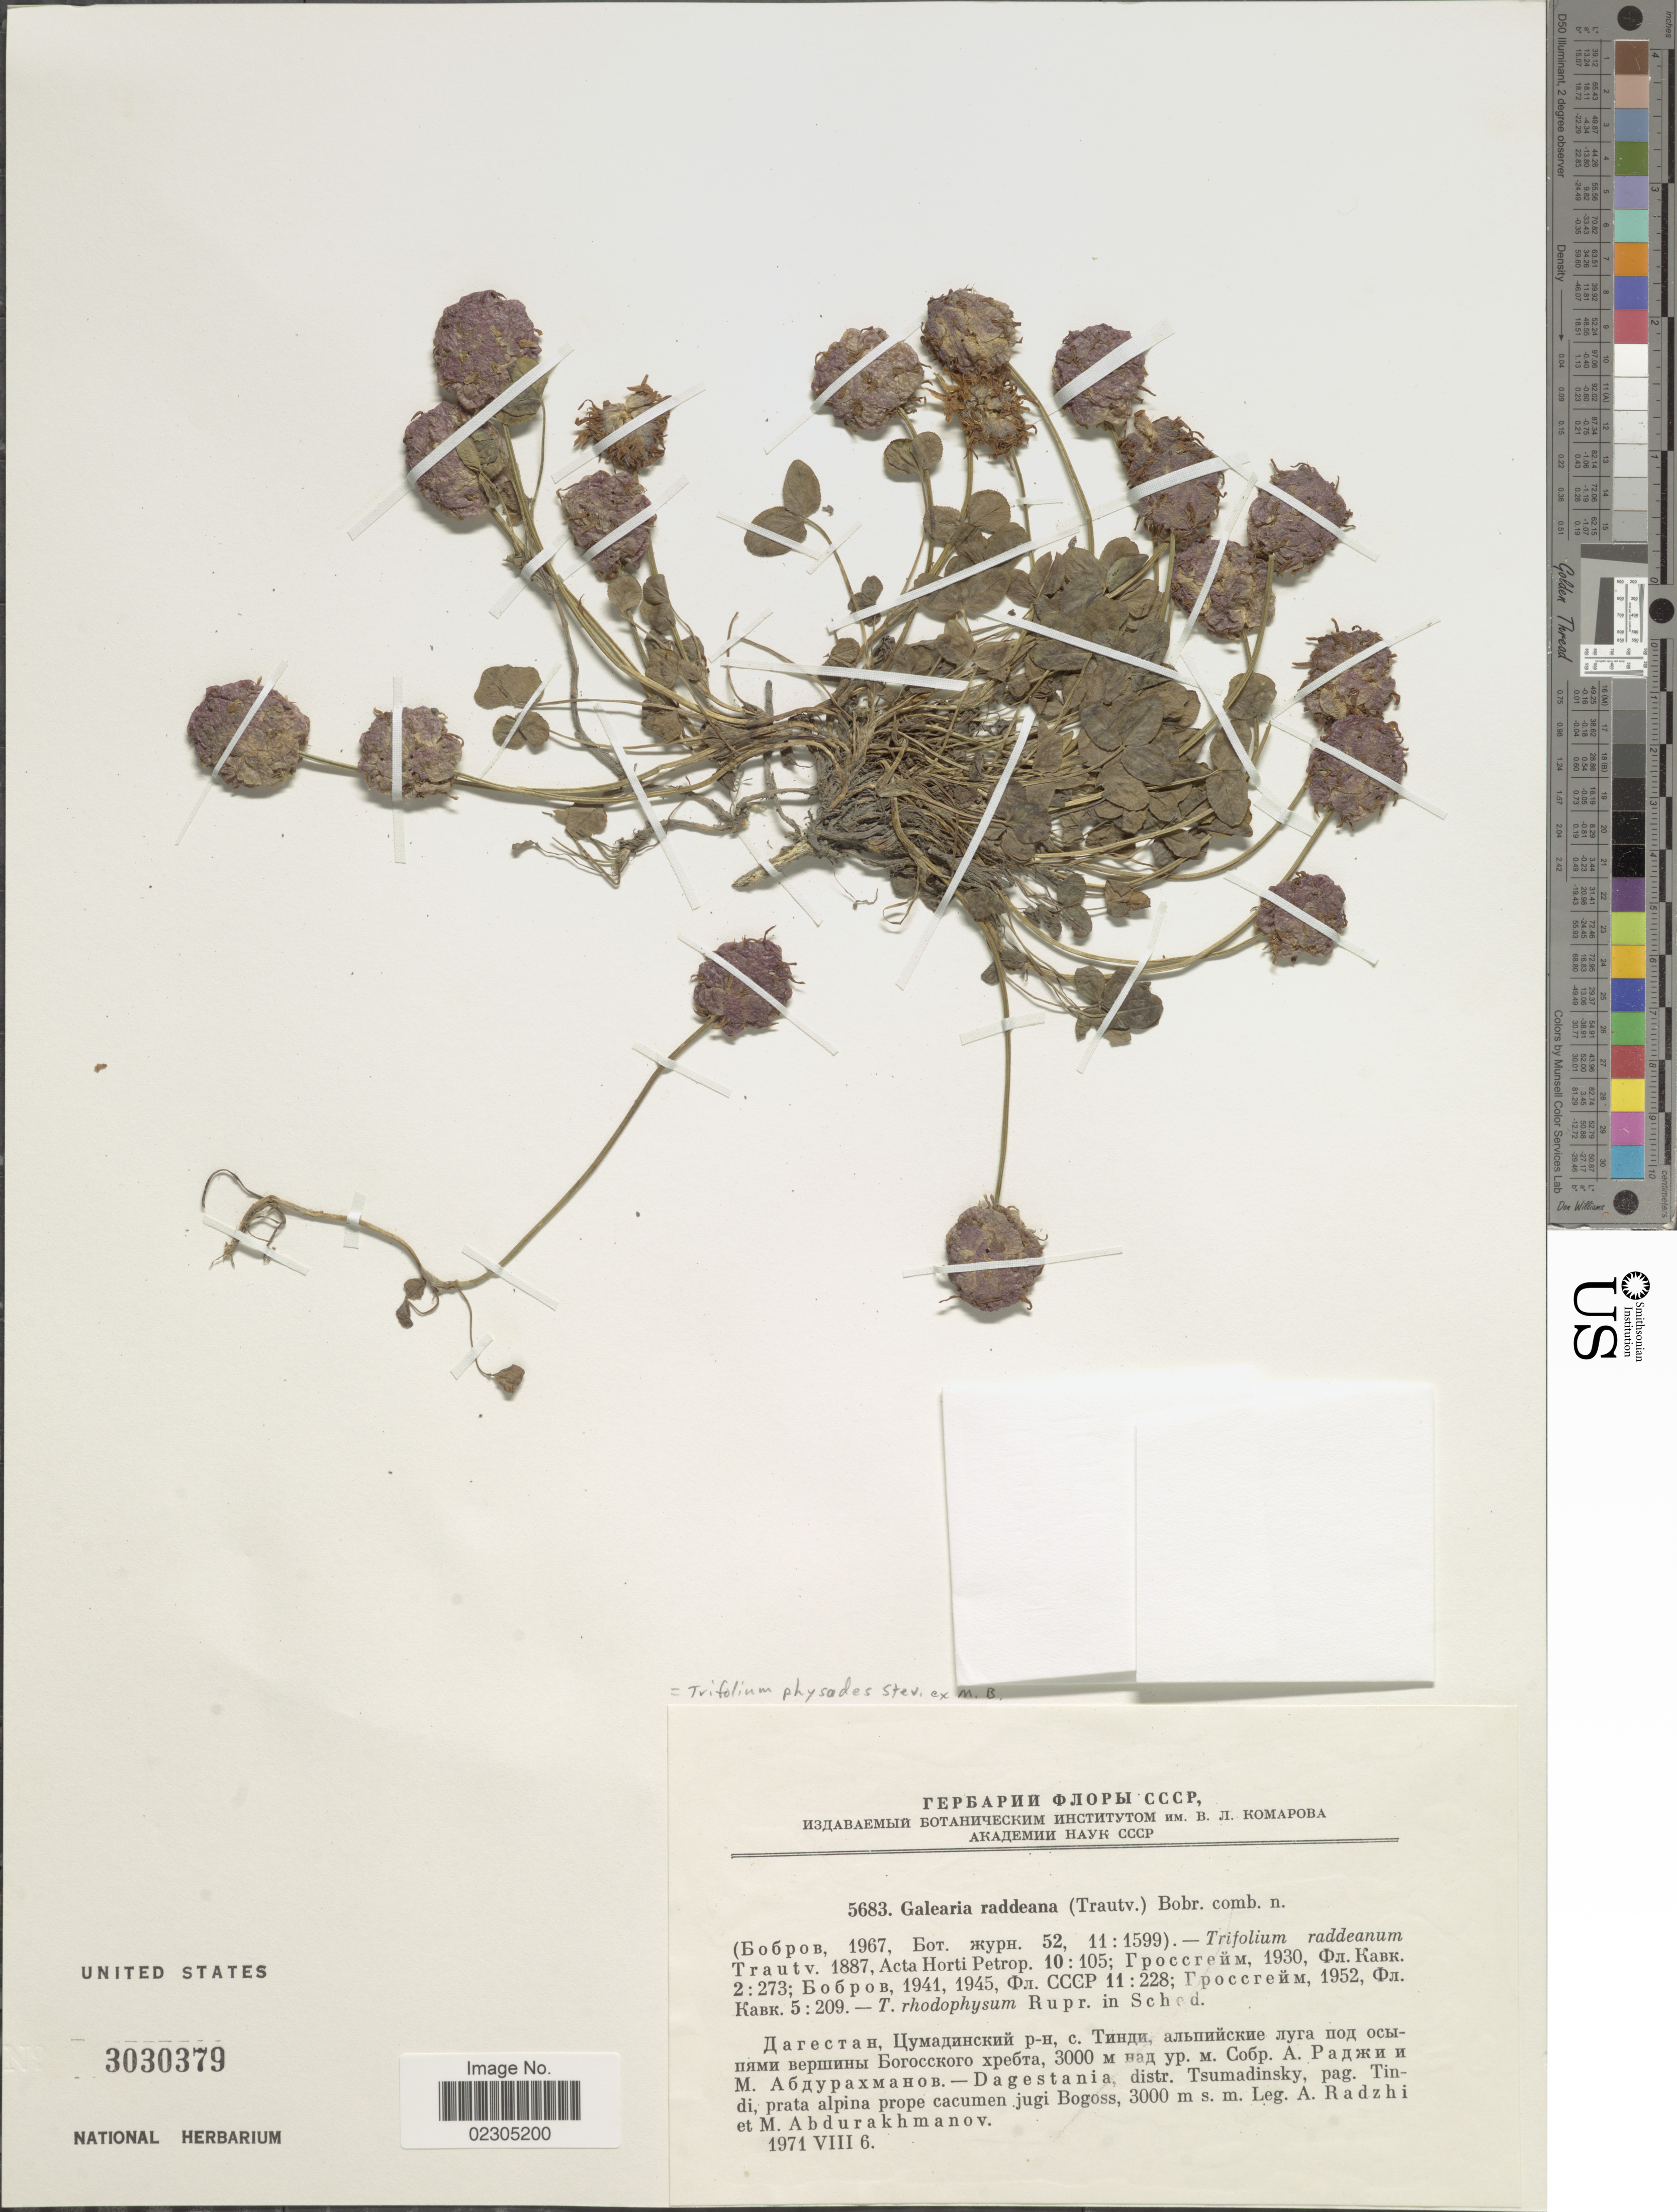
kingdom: Plantae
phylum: Tracheophyta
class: Magnoliopsida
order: Fabales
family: Fabaceae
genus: Trifolium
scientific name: Trifolium physodes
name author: M. Bieb.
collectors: A. Radzhi & M. Abdurakhmanov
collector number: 5683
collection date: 1971-08-06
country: Russian Federation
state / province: Dagestan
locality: Dagestania, distr. Tsumadinsky, pag. Tindi, prata alpina prope cacumen jugi Bogoss.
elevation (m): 3000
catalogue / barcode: US 3030379